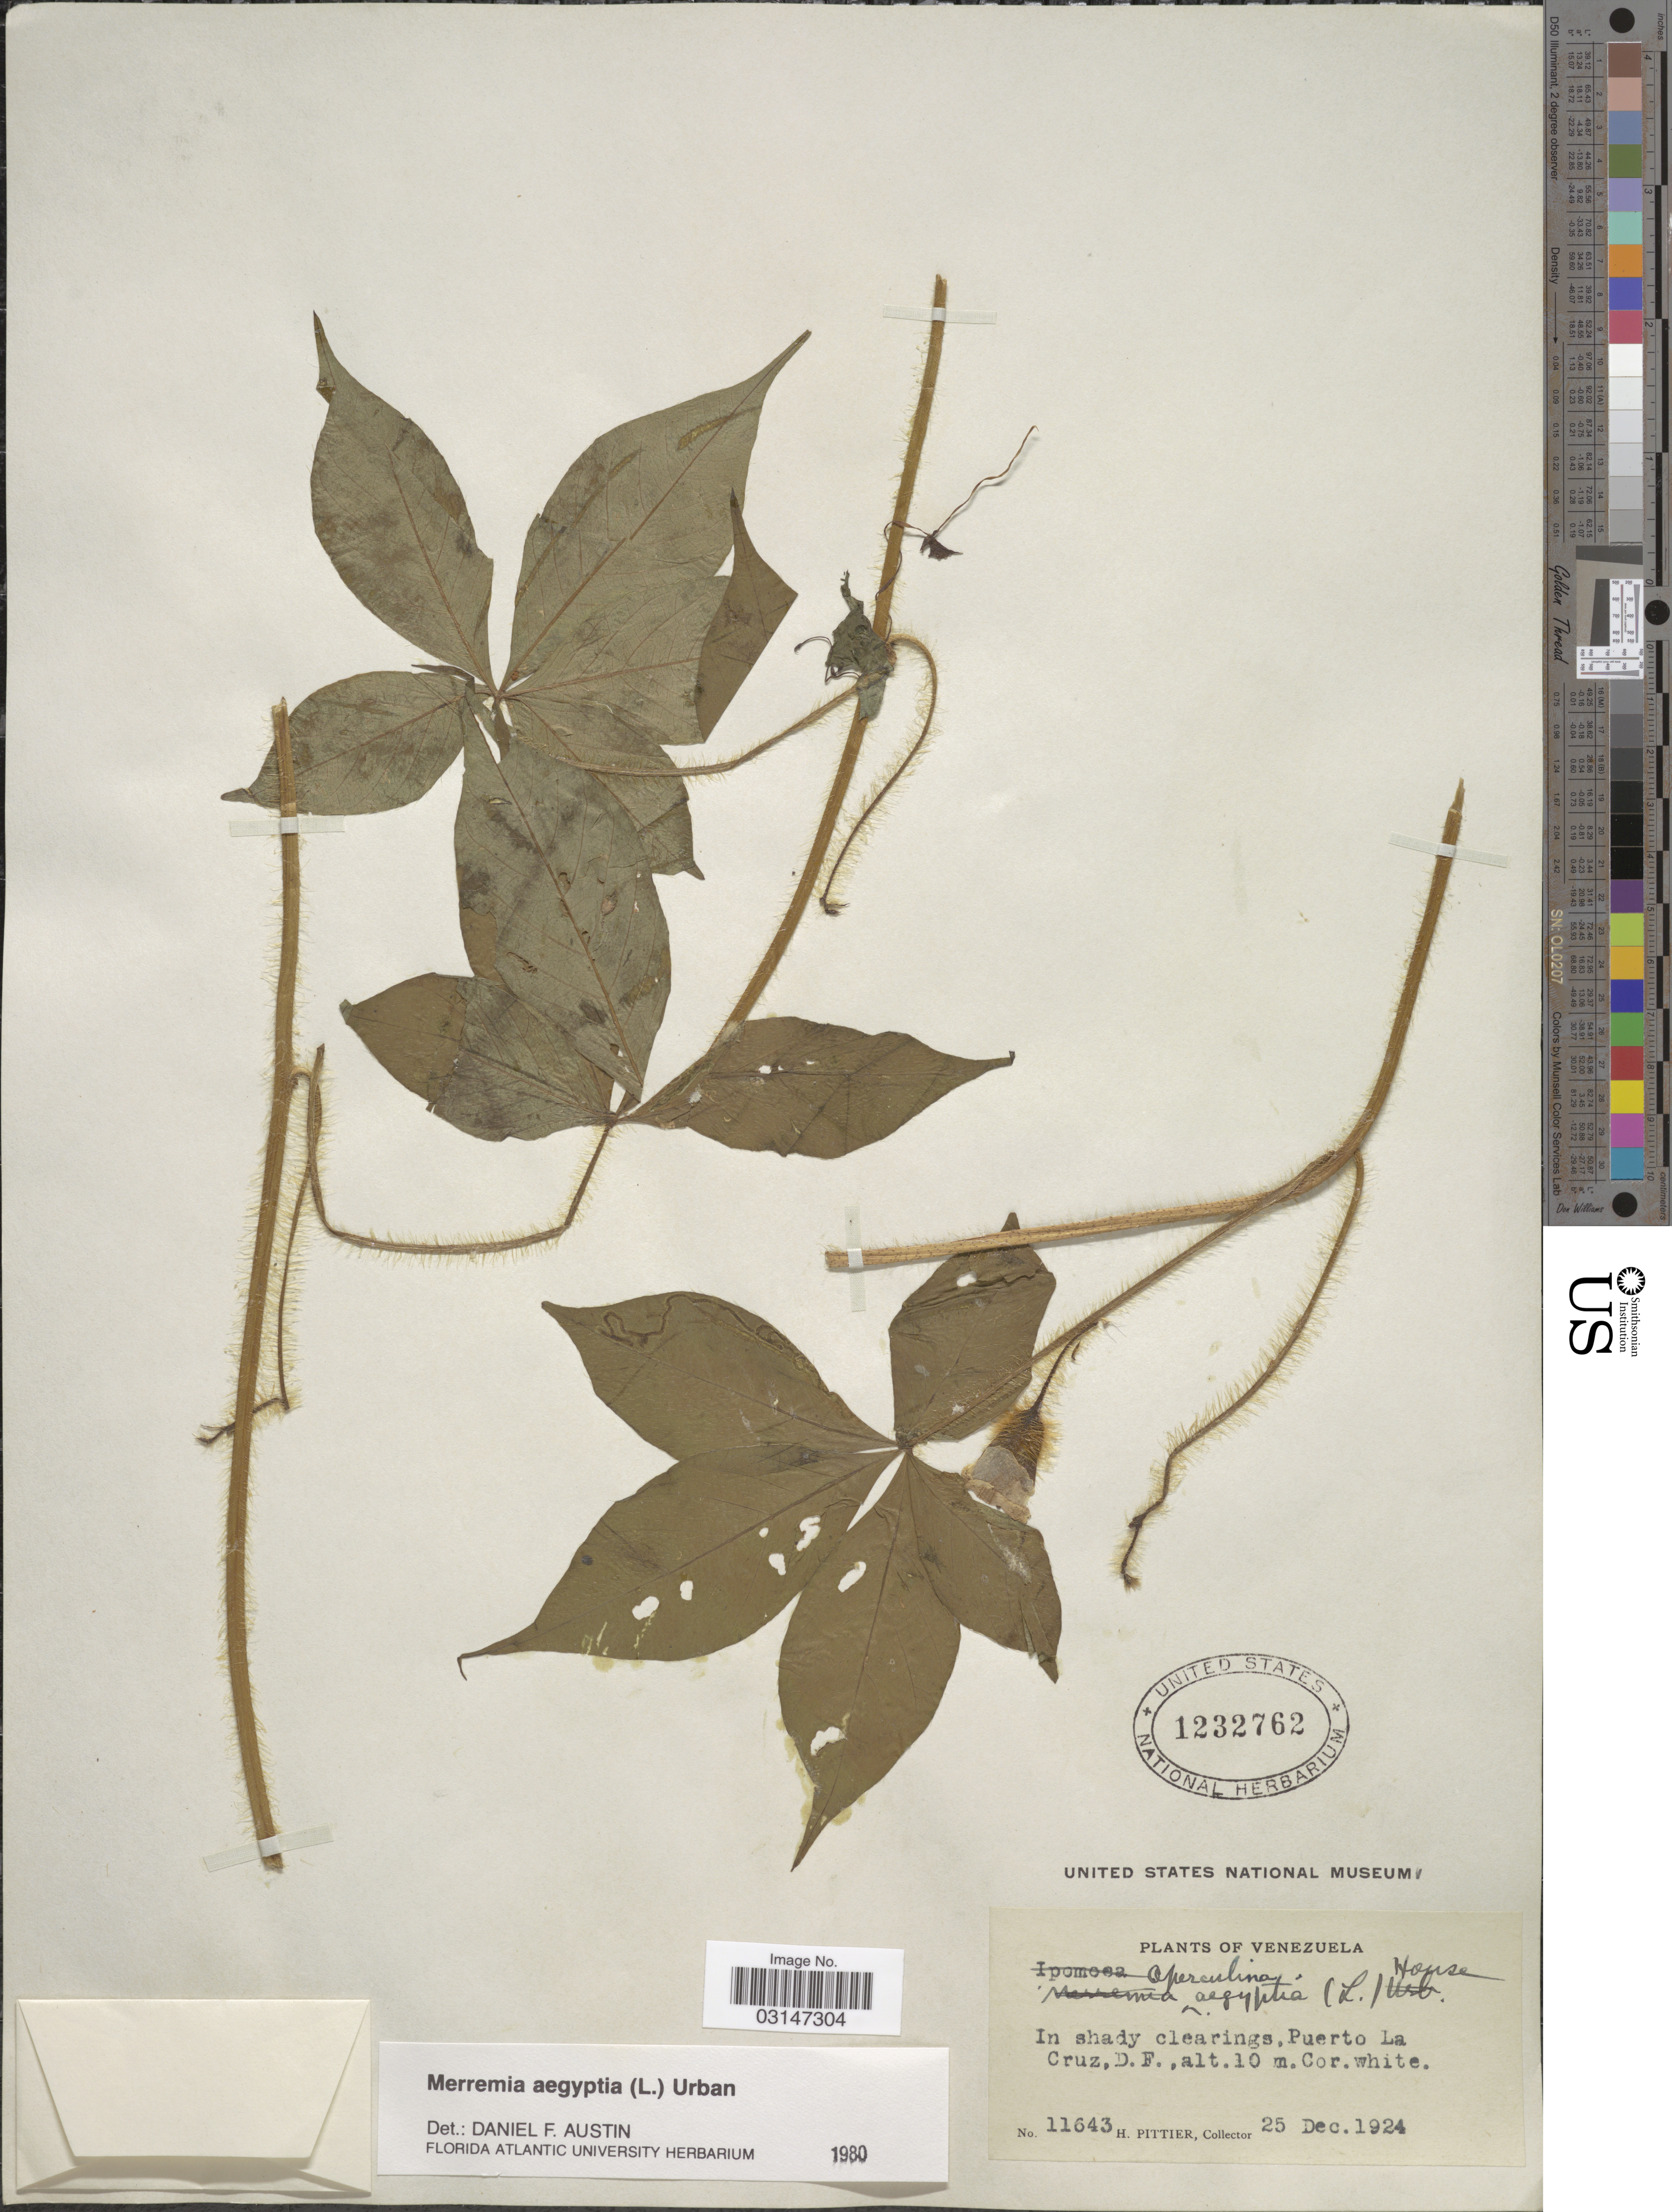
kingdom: Plantae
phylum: Tracheophyta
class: Magnoliopsida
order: Solanales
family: Convolvulaceae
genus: Distimake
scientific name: Distimake aegyptius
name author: (L.) A. R. Simões & Staples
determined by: Strong, Mark T., (BOT), Smithsonian Institution - National Museum of Natural History (UNITED STATES)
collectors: H. F. Pittier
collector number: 11643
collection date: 1924-12-25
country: Venezuela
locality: In shady clearings, Puerto La Cruz, D.F.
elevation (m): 10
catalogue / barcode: US 1232762